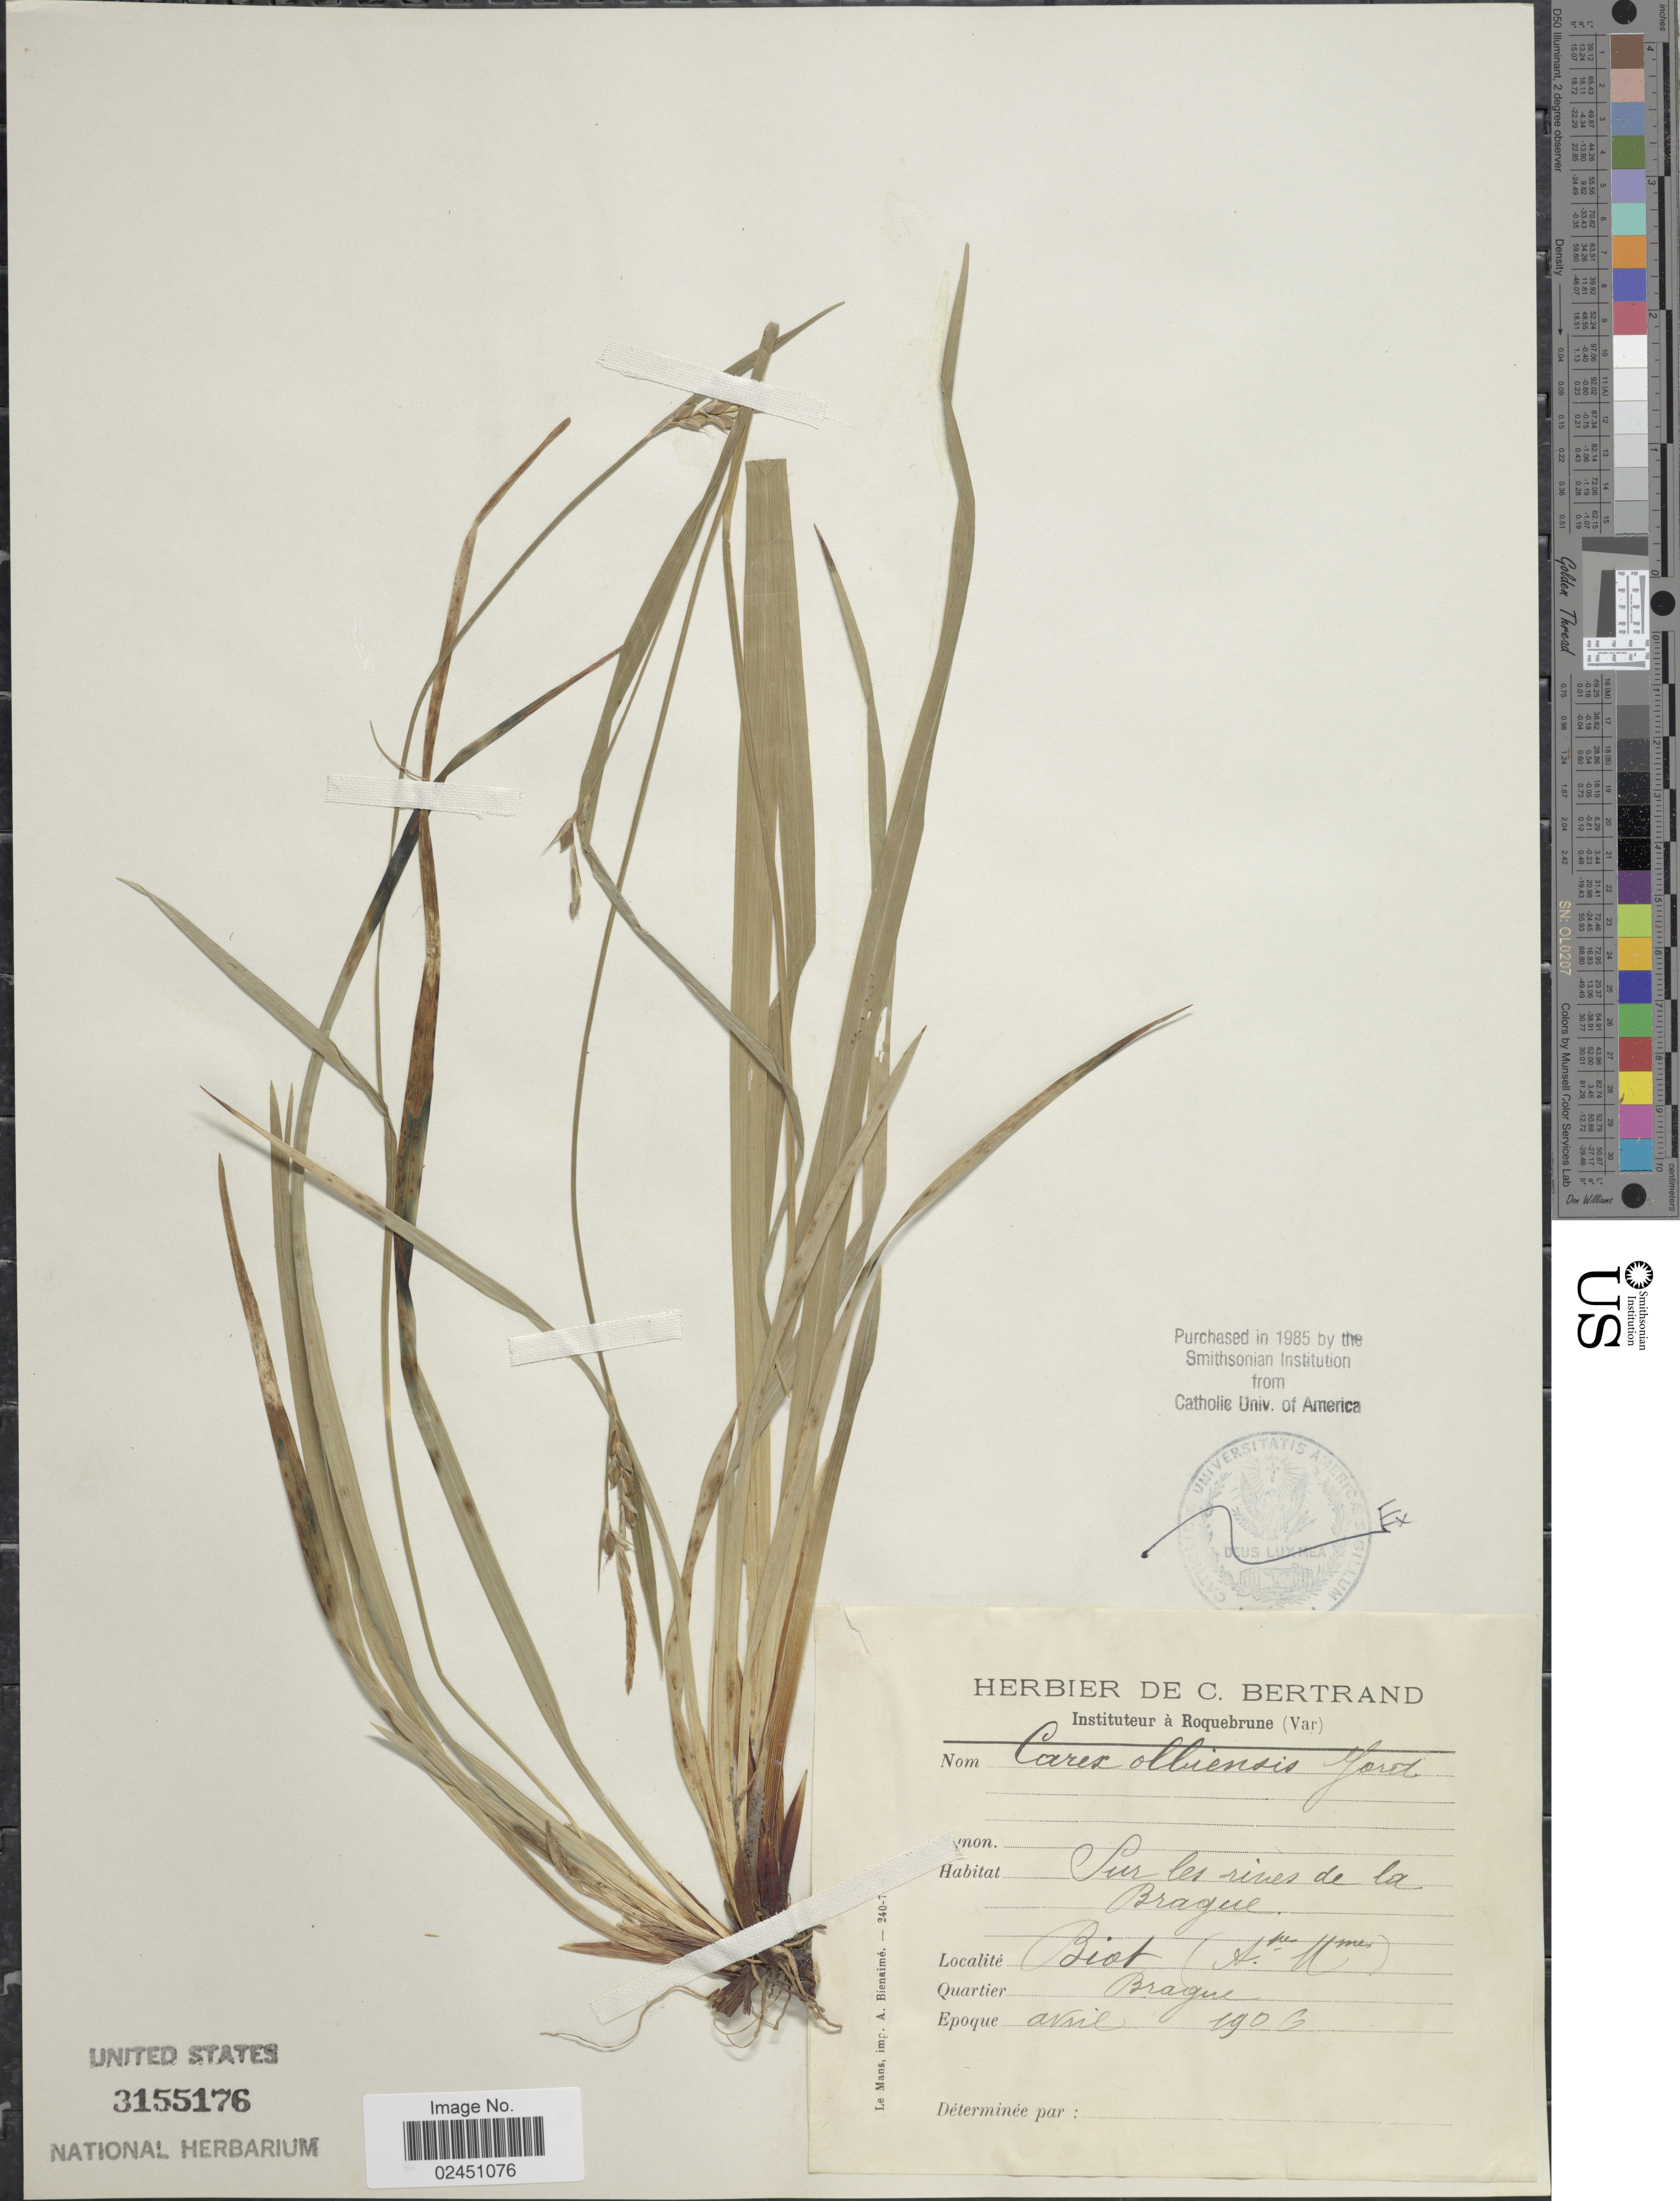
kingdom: Plantae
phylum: Tracheophyta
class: Liliopsida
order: Poales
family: Cyperaceae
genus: Carex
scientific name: Carex olbiensis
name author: Jord.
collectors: Ex herb. C. Bertrand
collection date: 1903-04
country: France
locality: Sur les rines de la Brague, Biot (A.pre Mmes)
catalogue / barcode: US 3155176